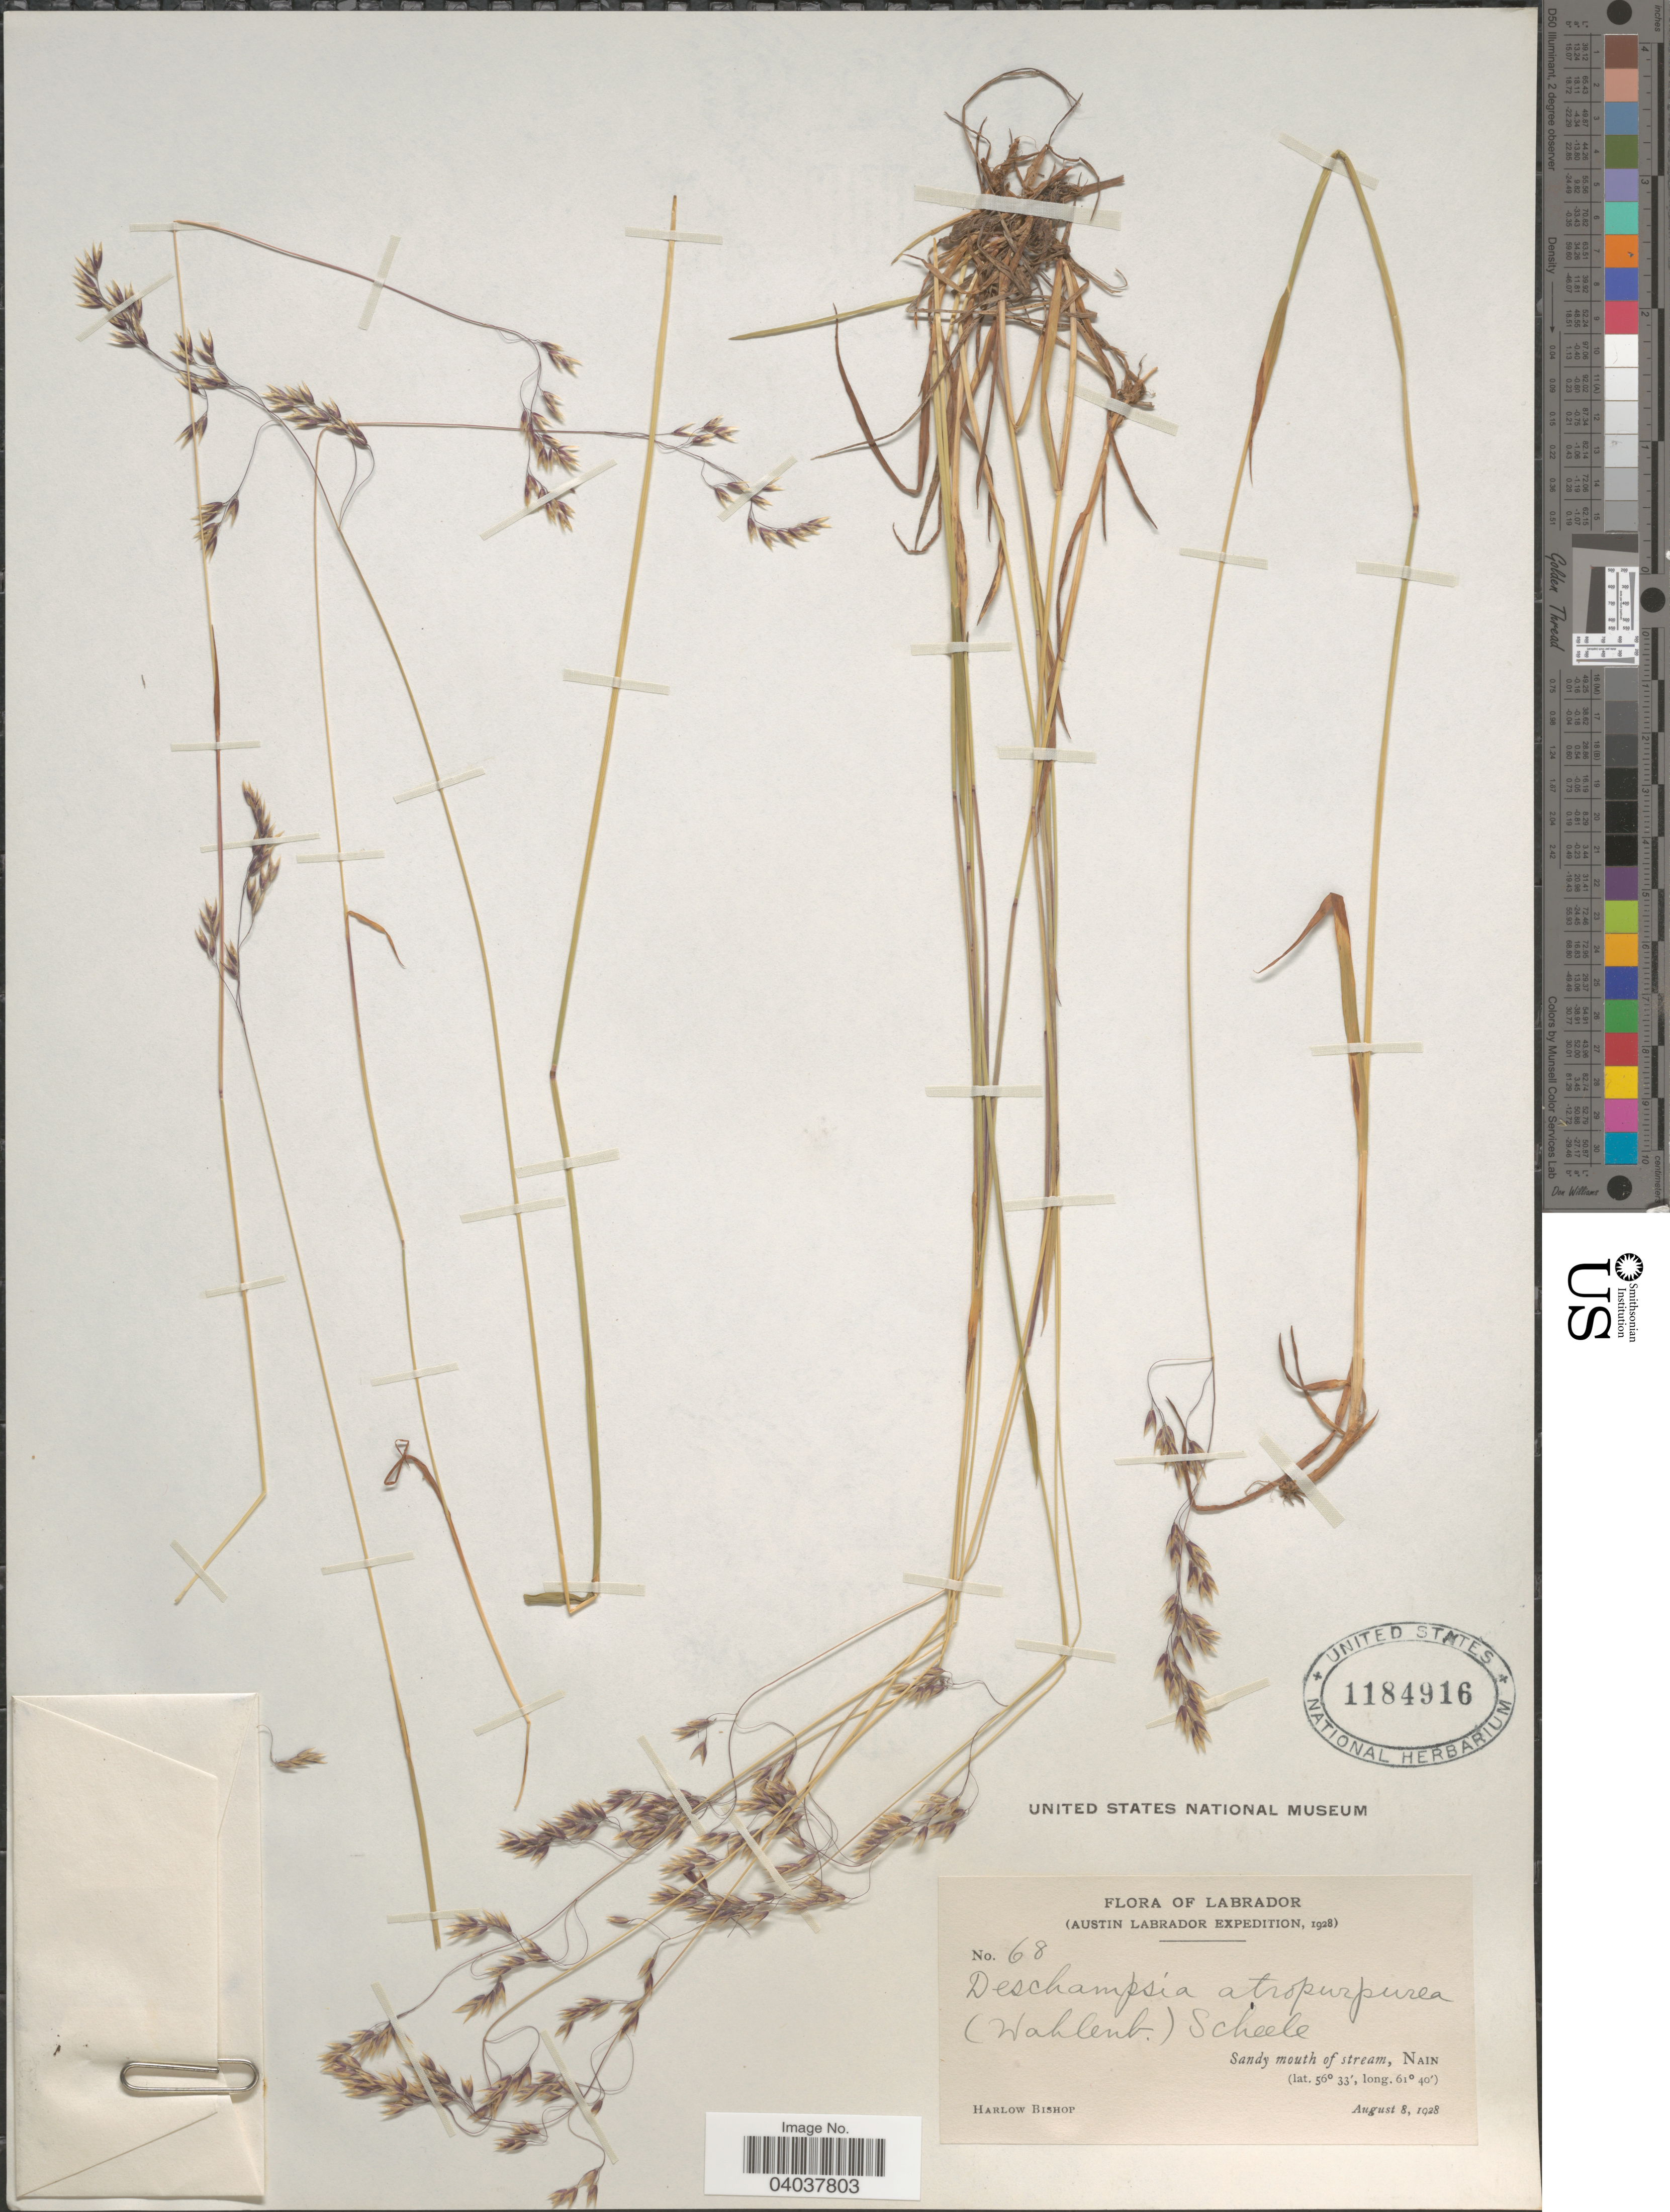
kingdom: Plantae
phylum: Tracheophyta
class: Liliopsida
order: Poales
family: Poaceae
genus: Vahlodea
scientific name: Vahlodea atropurpurea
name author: (Wahlenb.) Fr. ex Hartm.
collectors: H. Bishop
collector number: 68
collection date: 1928-08-08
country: Canada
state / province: Newfoundland and Labrador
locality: Labrador. Nain.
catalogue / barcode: US 1184916